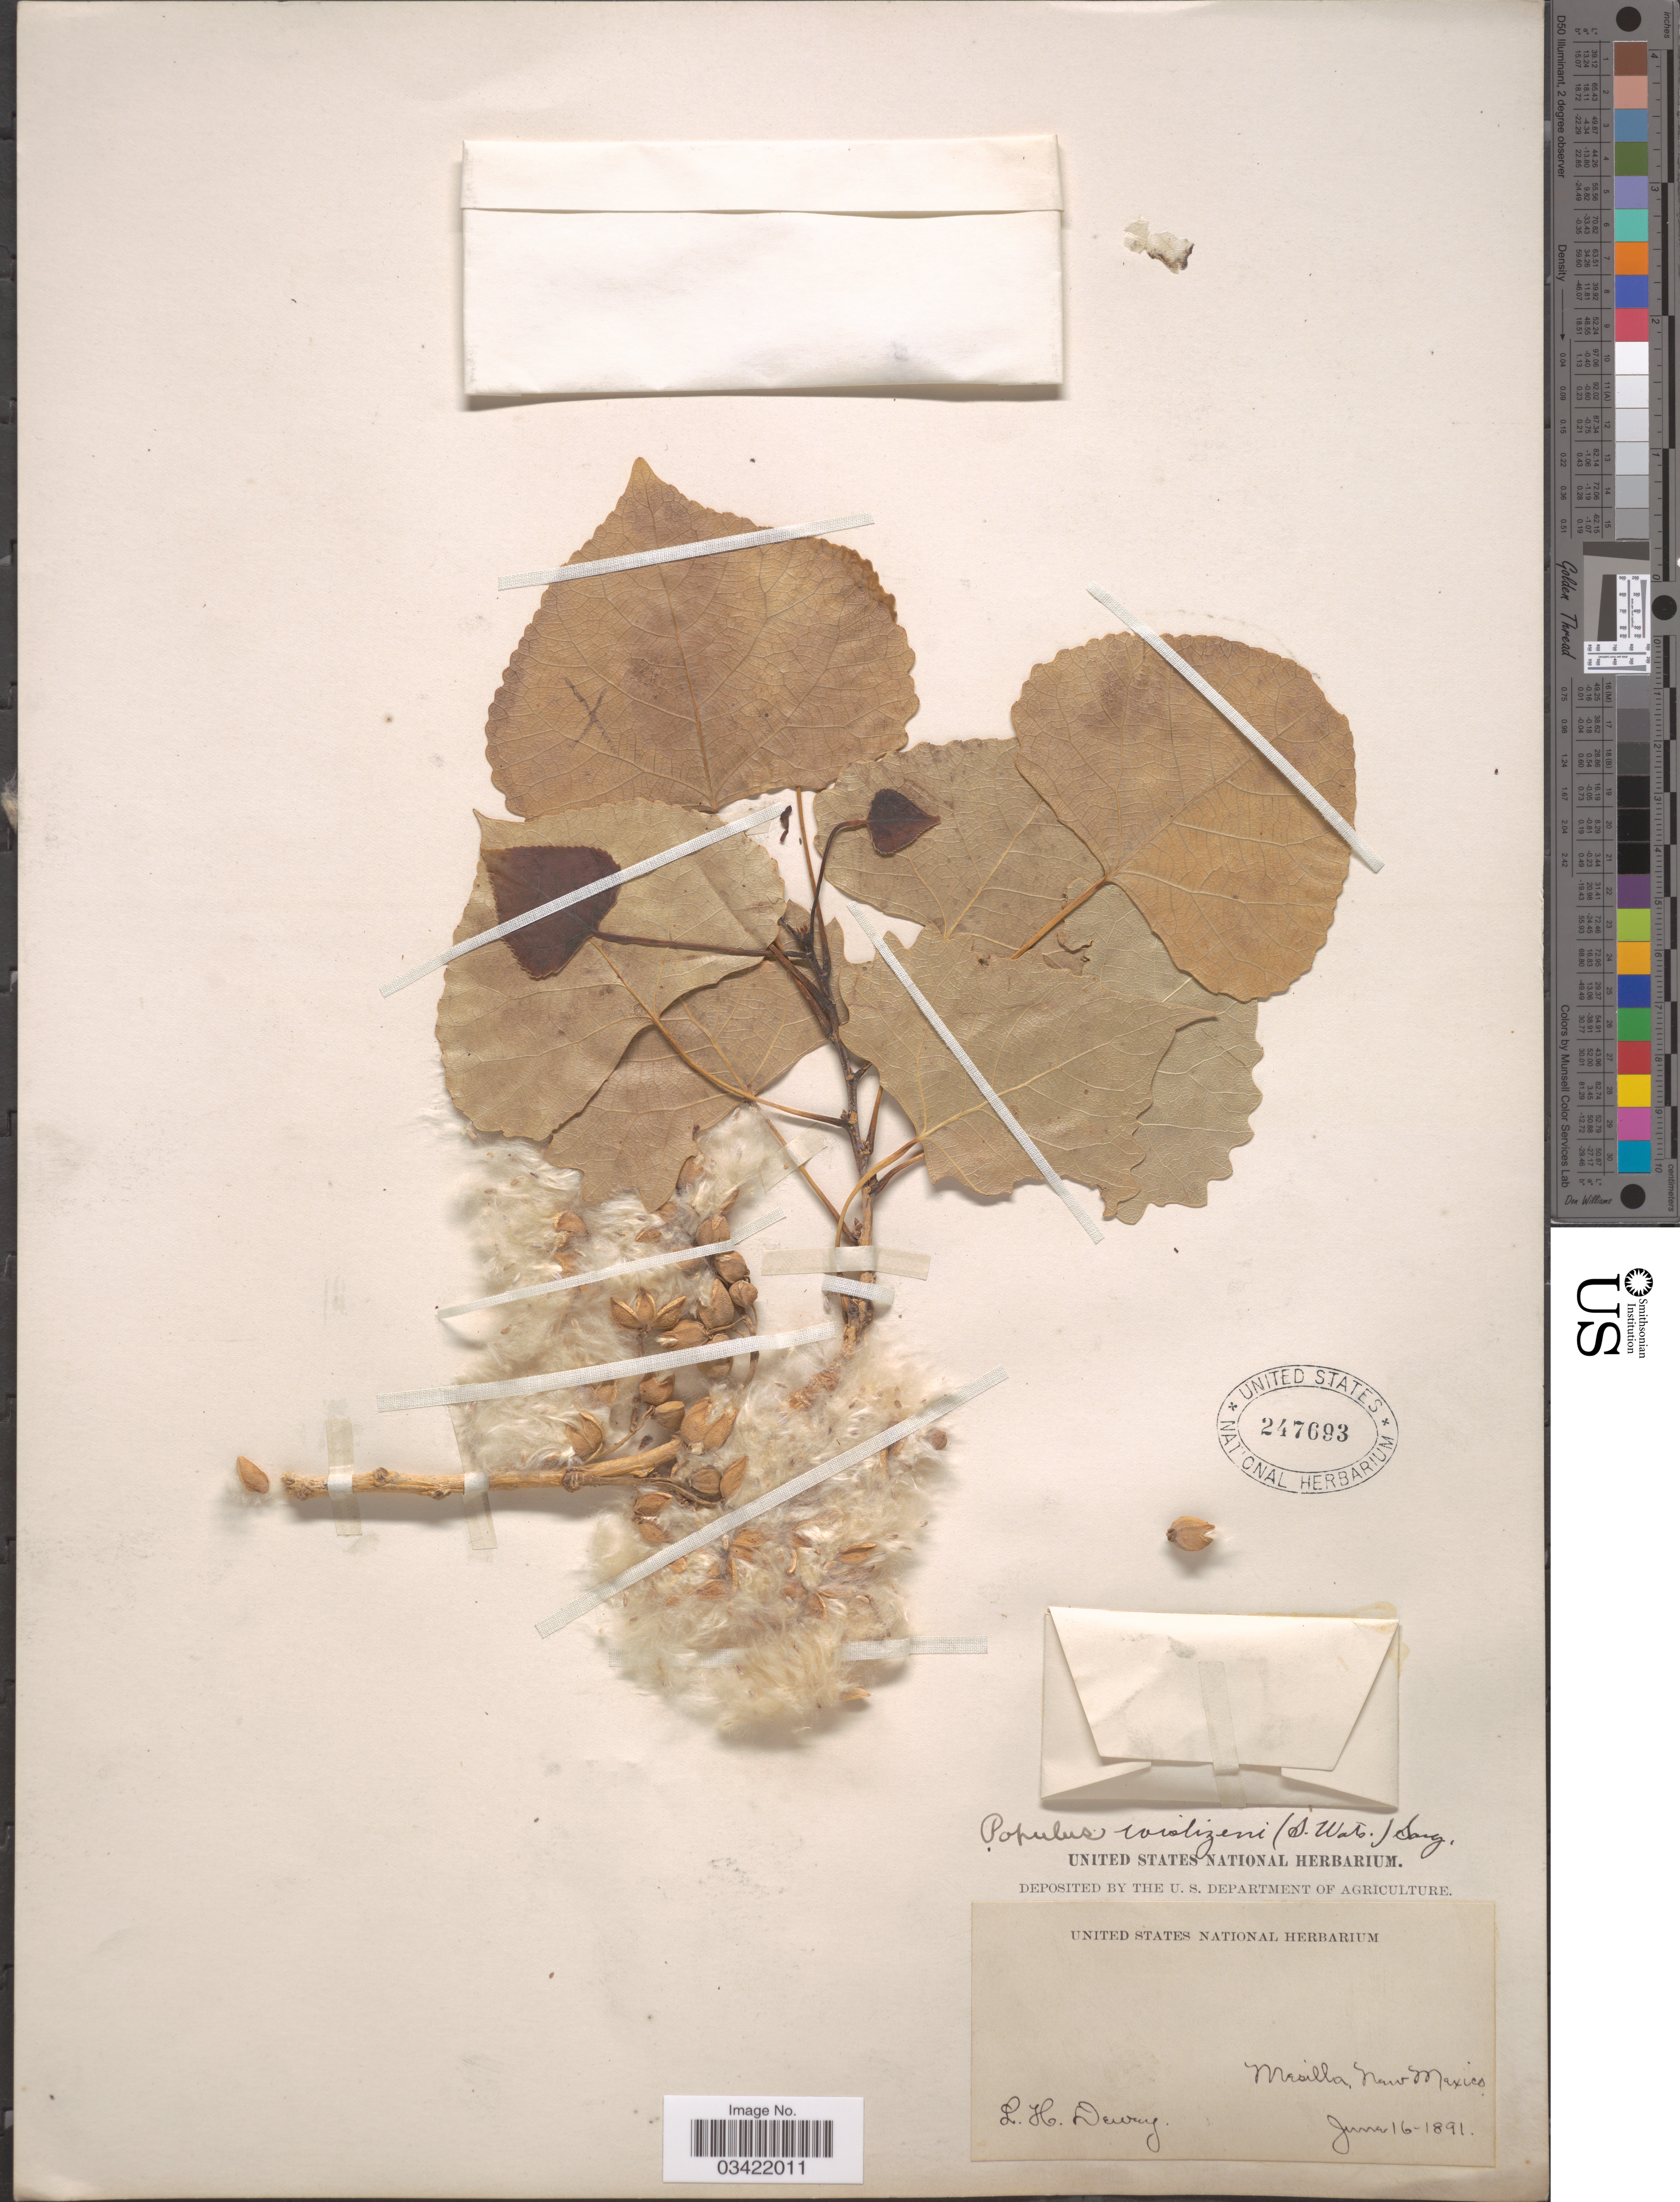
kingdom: Plantae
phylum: Tracheophyta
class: Magnoliopsida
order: Malpighiales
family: Salicaceae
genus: Populus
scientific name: Populus deltoides subsp. wislizeni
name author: (S. Watson) Eckenw.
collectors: L. H. Dewey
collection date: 1891-06-16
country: United States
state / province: New Mexico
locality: Mesilla.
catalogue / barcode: US 247693